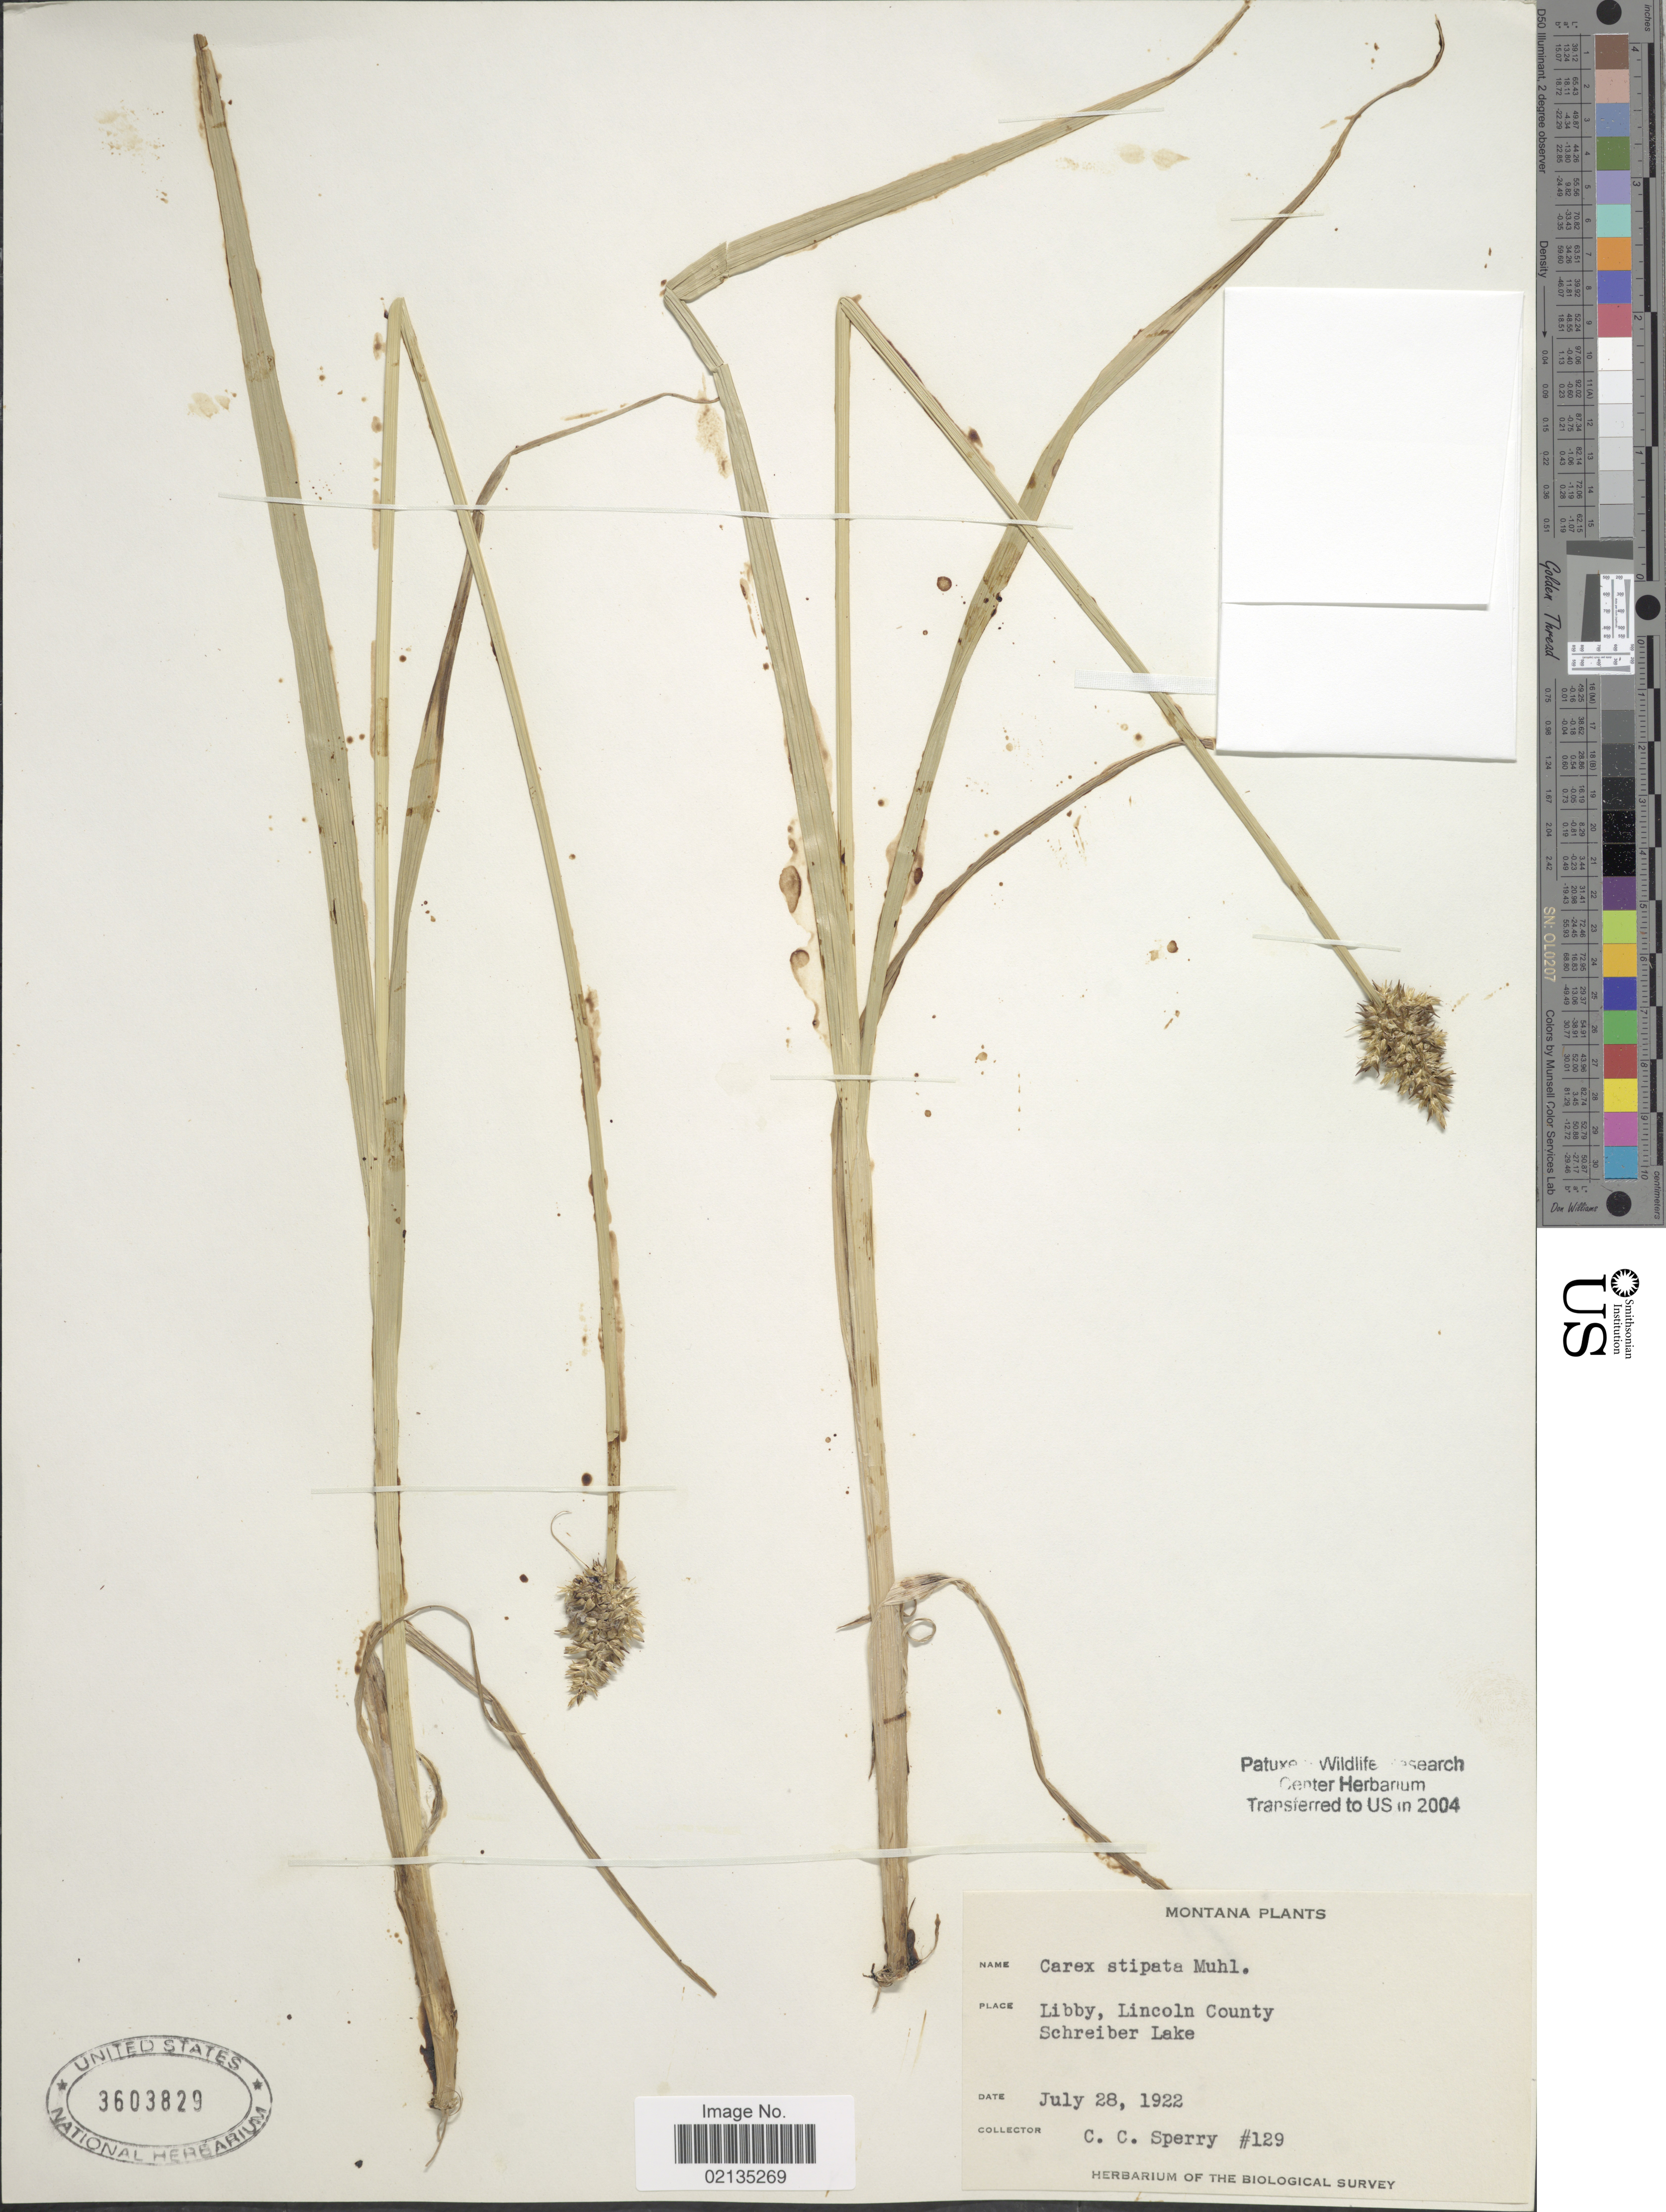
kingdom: Plantae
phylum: Tracheophyta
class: Liliopsida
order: Poales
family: Cyperaceae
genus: Carex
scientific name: Carex stipata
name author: Muhl. ex Willd.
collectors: C. C. Sperry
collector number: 129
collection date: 1922-07-28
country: United States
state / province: Montana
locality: Montana,, Libby, Lincoln County, Schreiber Lake.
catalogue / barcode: US 3603829